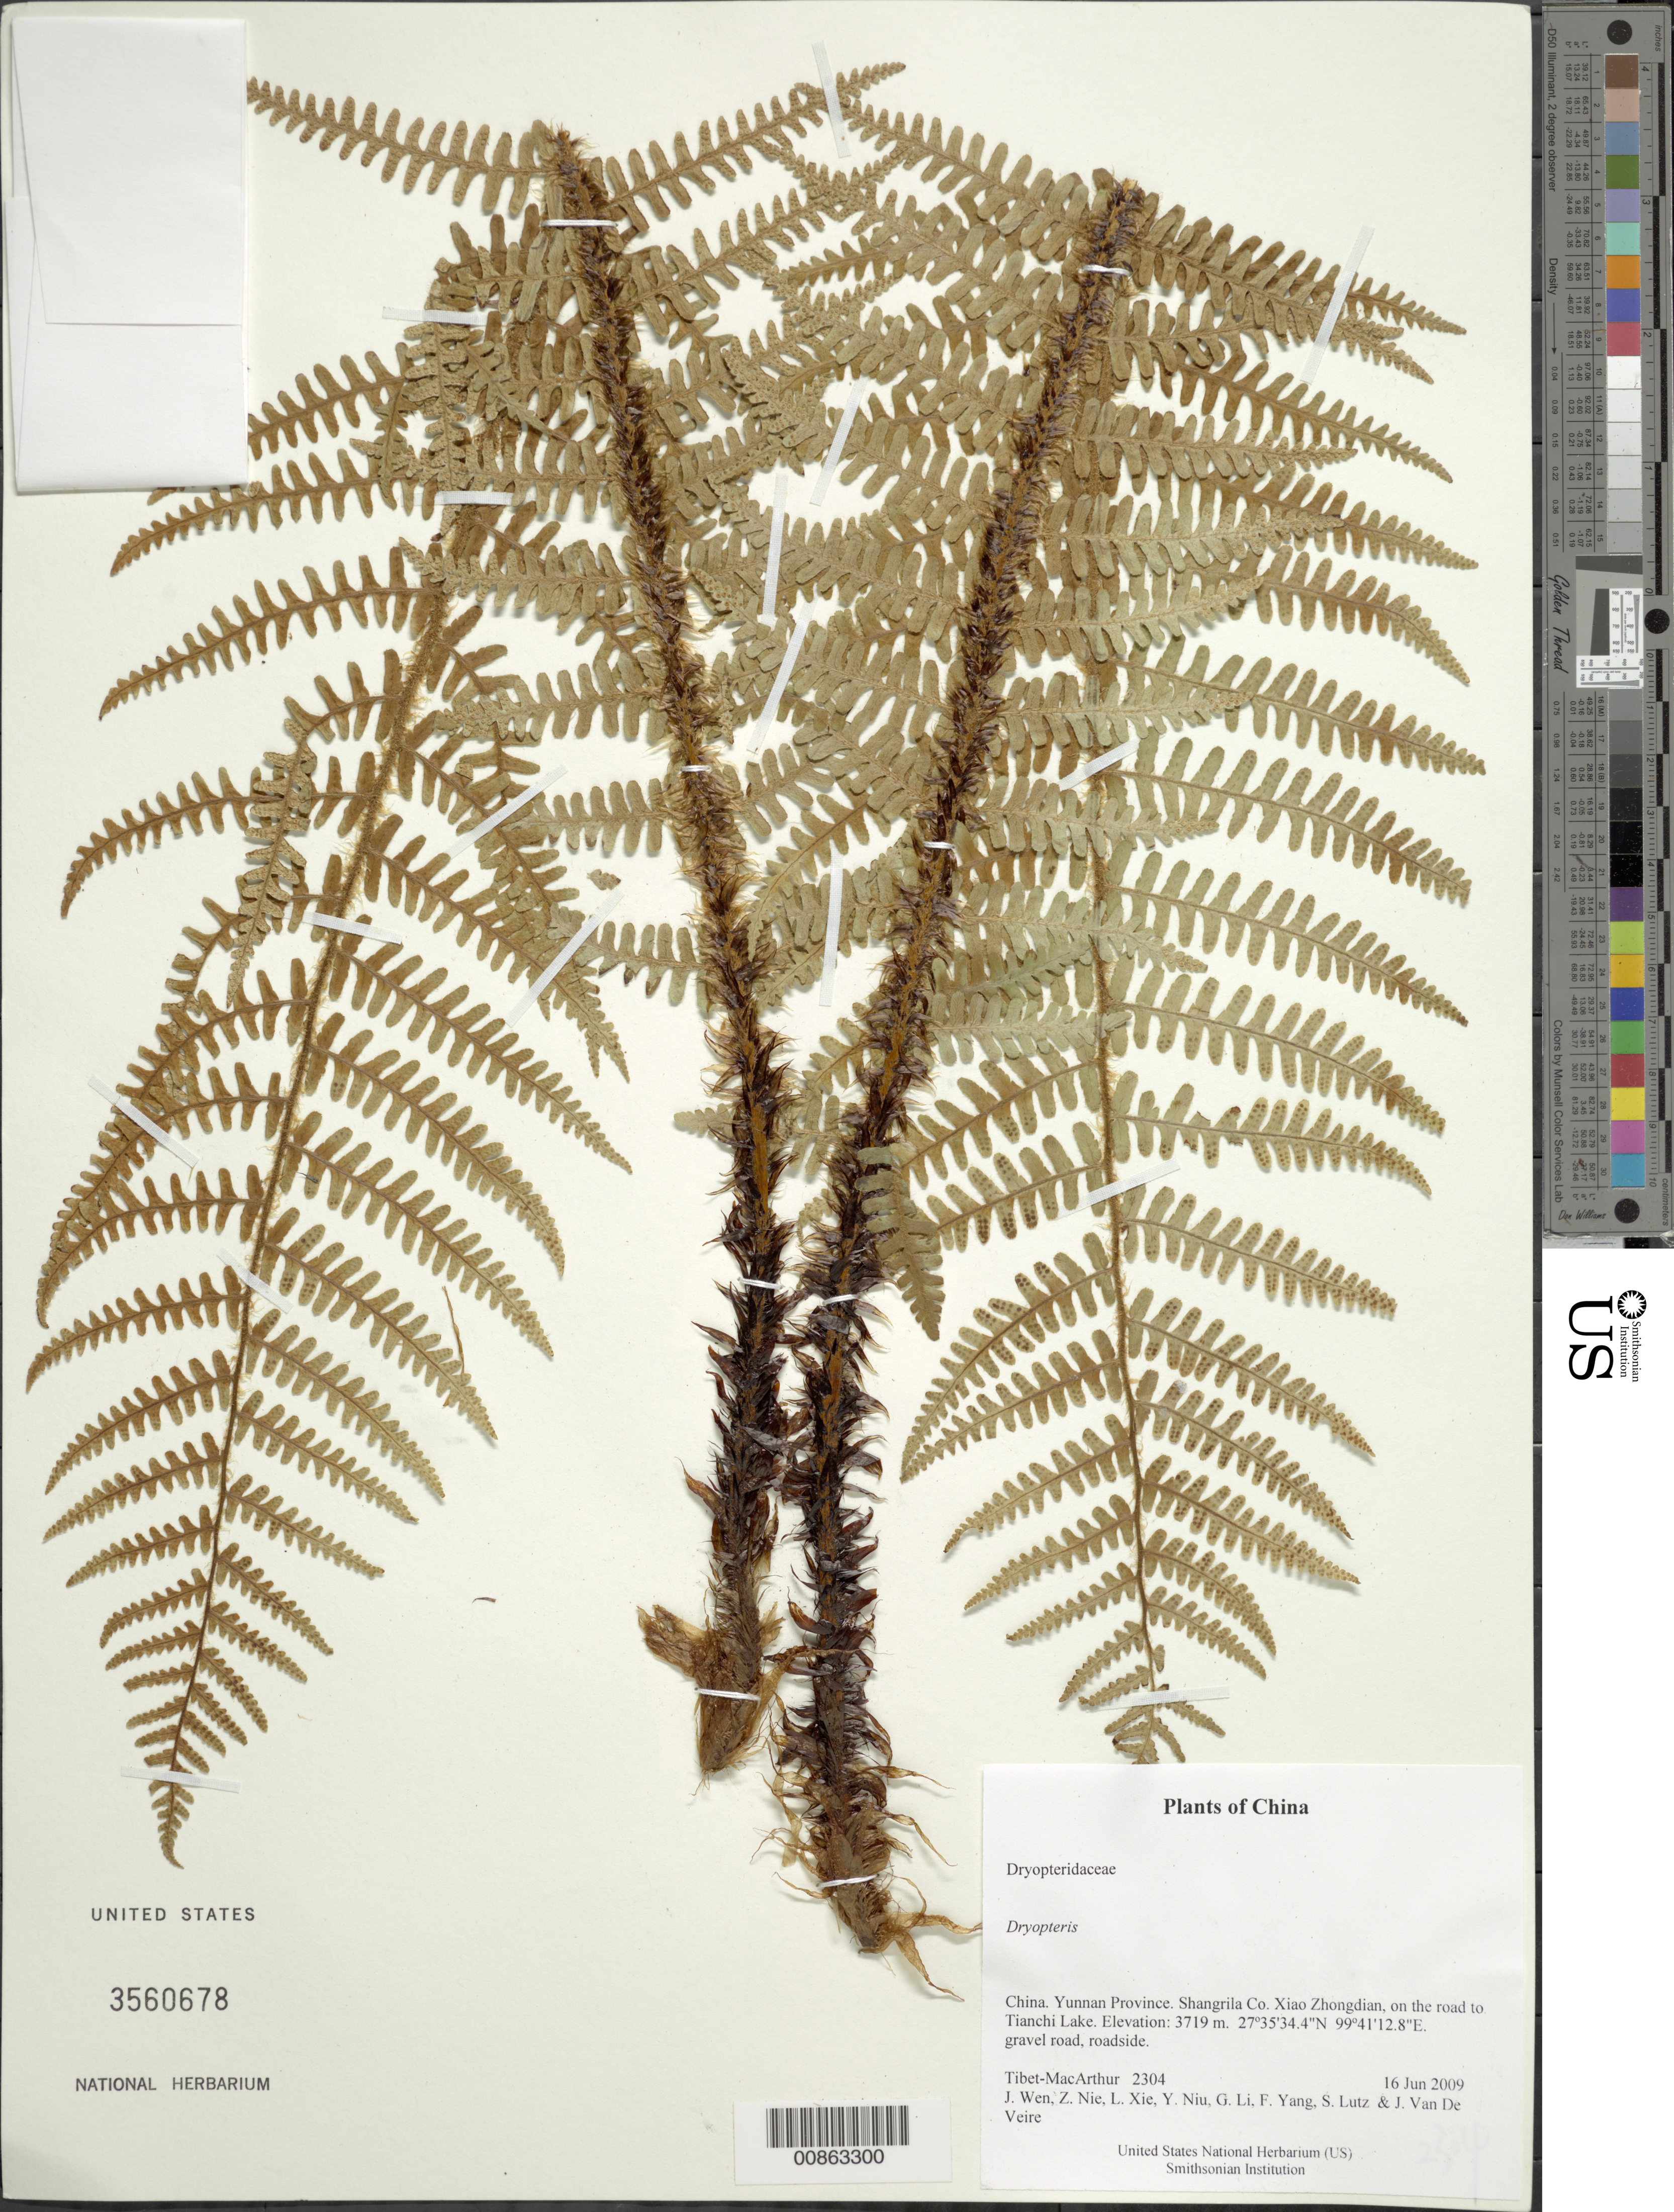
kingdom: Plantae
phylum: Tracheophyta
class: Polypodiopsida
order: Polypodiales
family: Dryopteridaceae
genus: Dryopteris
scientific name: Dryopteris sp.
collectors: Tibet-MacArthur, J. Wen, Z. Nie, L. Xie, Y. Niu, G. Li, F. Yang, S. Lutz & J. Van De Veire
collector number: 2304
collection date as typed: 16 Jun 2009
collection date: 2009-06-16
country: China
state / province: Yunnan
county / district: Shangrila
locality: Xiao Zhongdian, on the road to Tianchi Lake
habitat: gravel road, roadside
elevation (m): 3719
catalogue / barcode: US 3560678